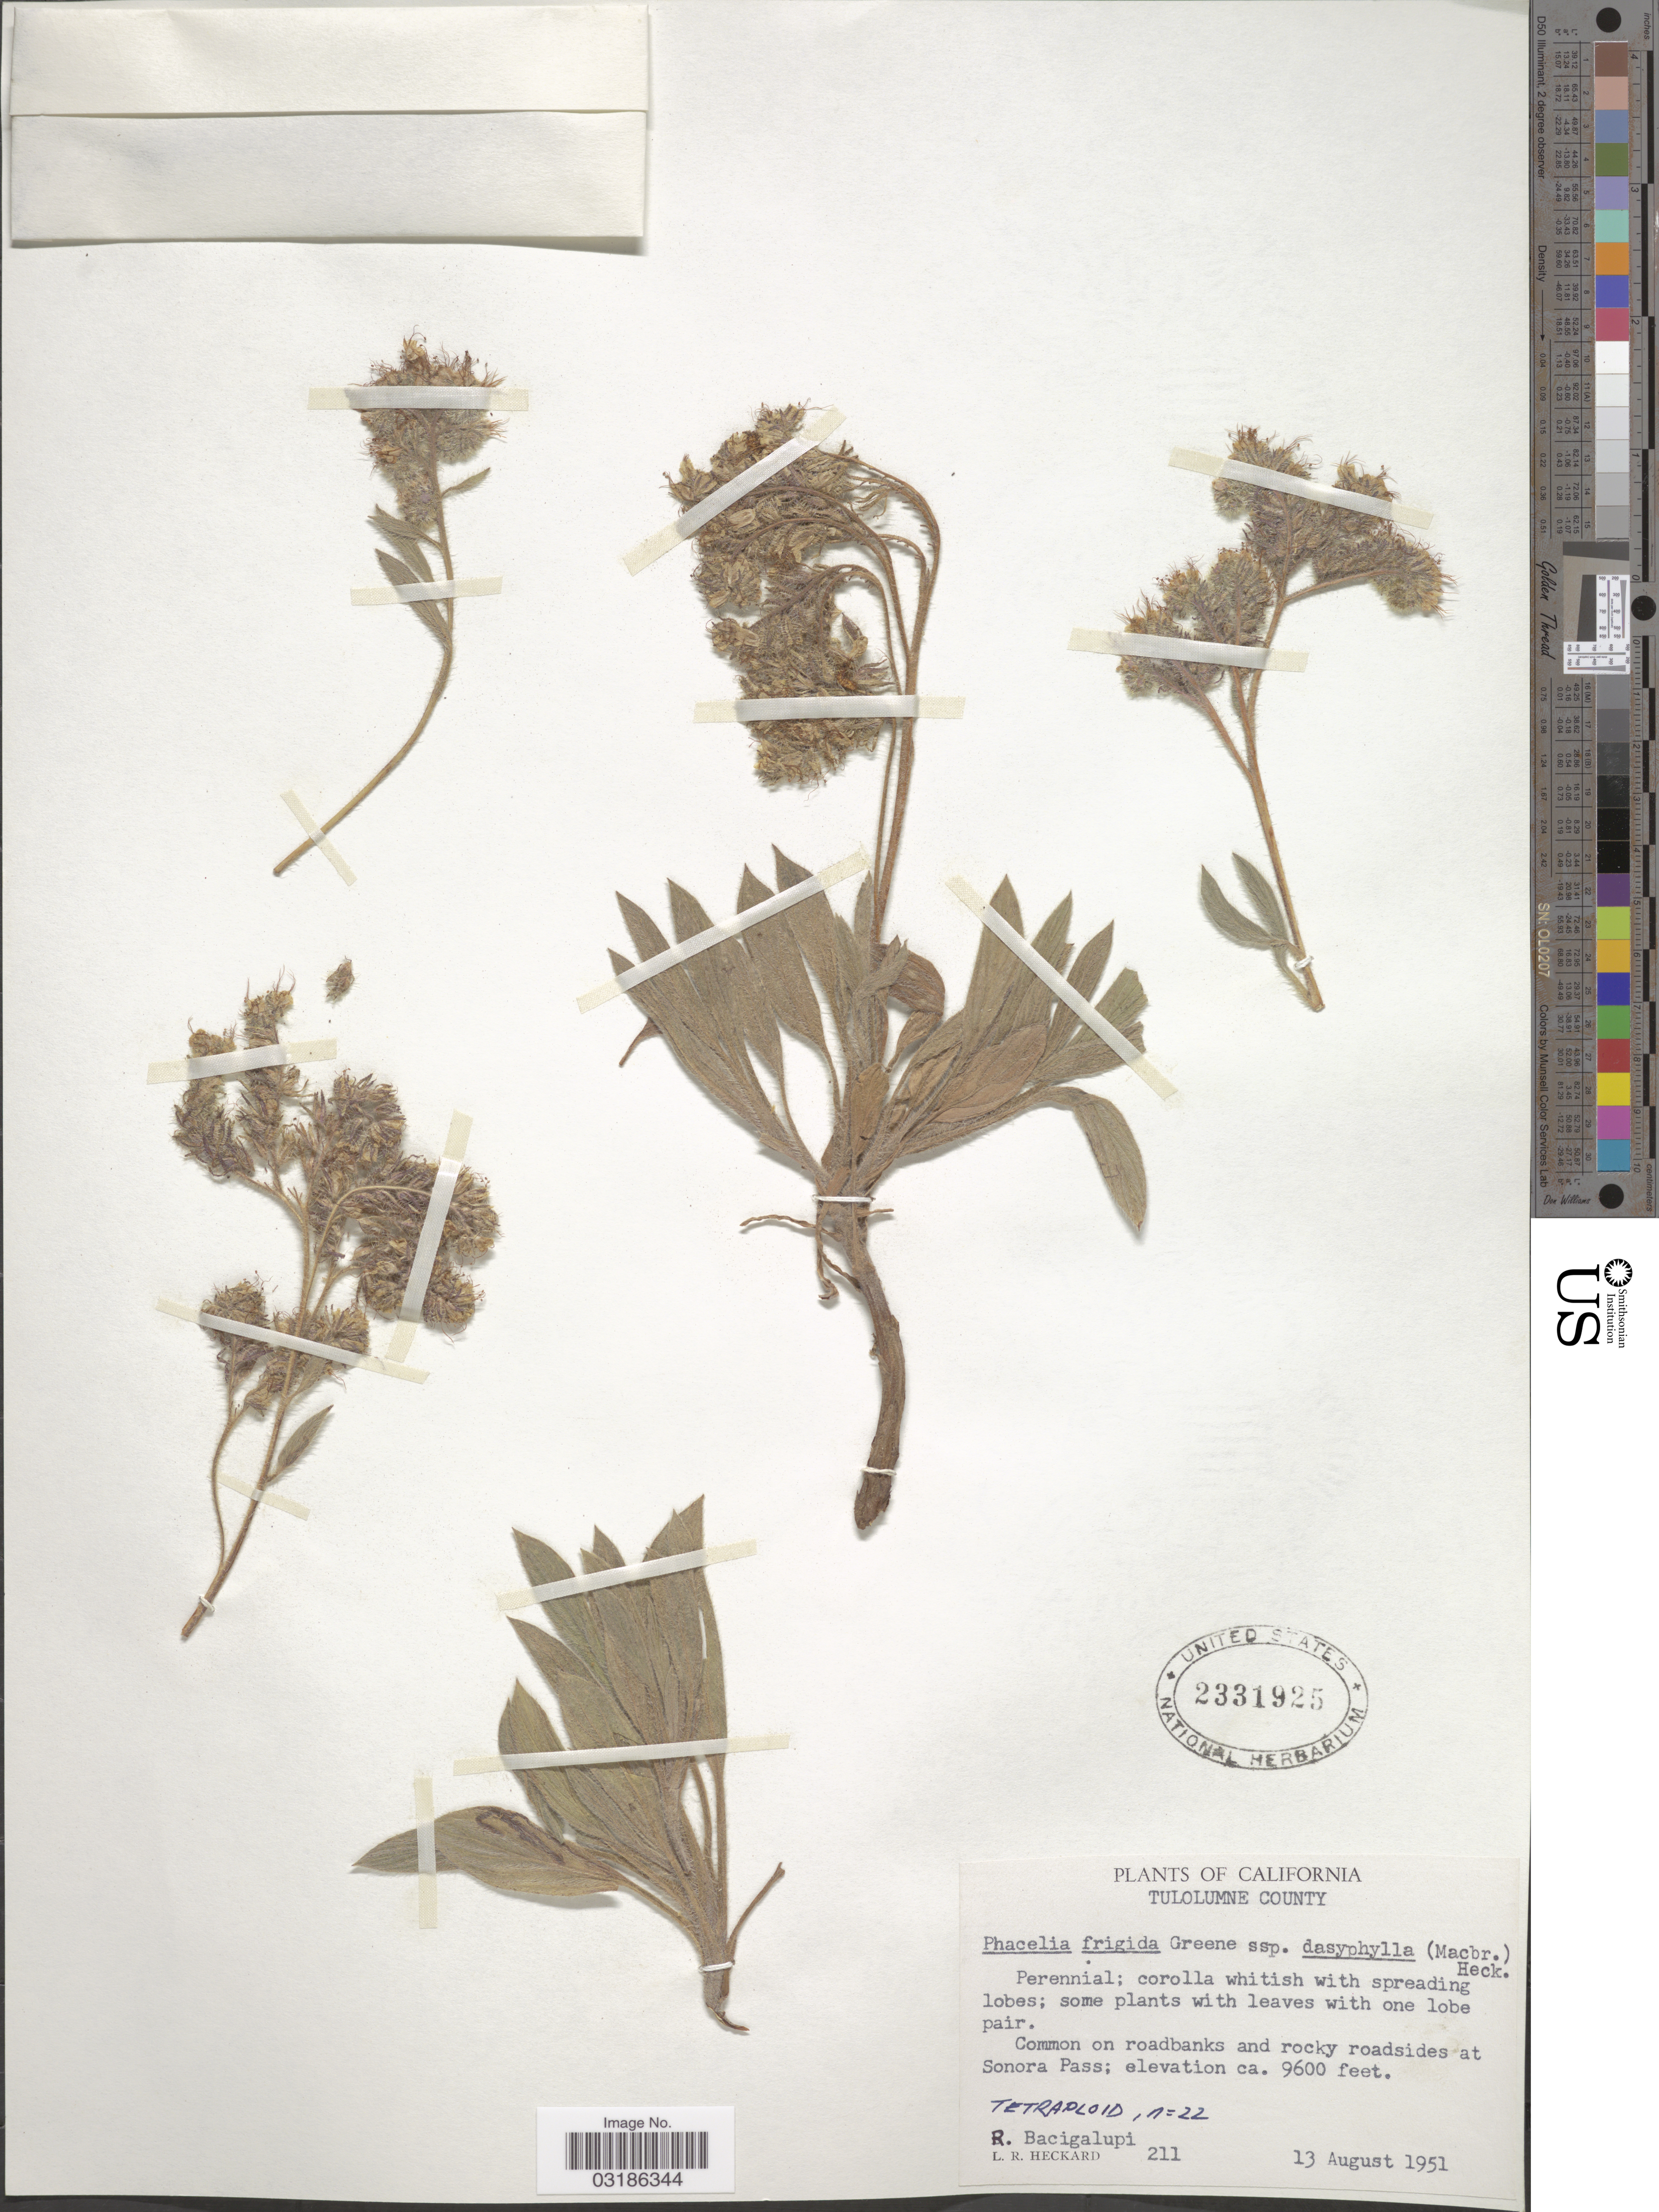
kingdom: Plantae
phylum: Tracheophyta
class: Magnoliopsida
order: Boraginales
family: Hydrophyllaceae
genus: Phacelia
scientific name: Phacelia frigida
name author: Greene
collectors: R. Bacigalupi & L. R. Heckard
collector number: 211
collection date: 1951-08-13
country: United States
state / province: California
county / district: Tuolumne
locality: Tuolumne County. Common on roadbanks and rocky roadsides at Sonora Pass.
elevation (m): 2926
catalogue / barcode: US 2331925